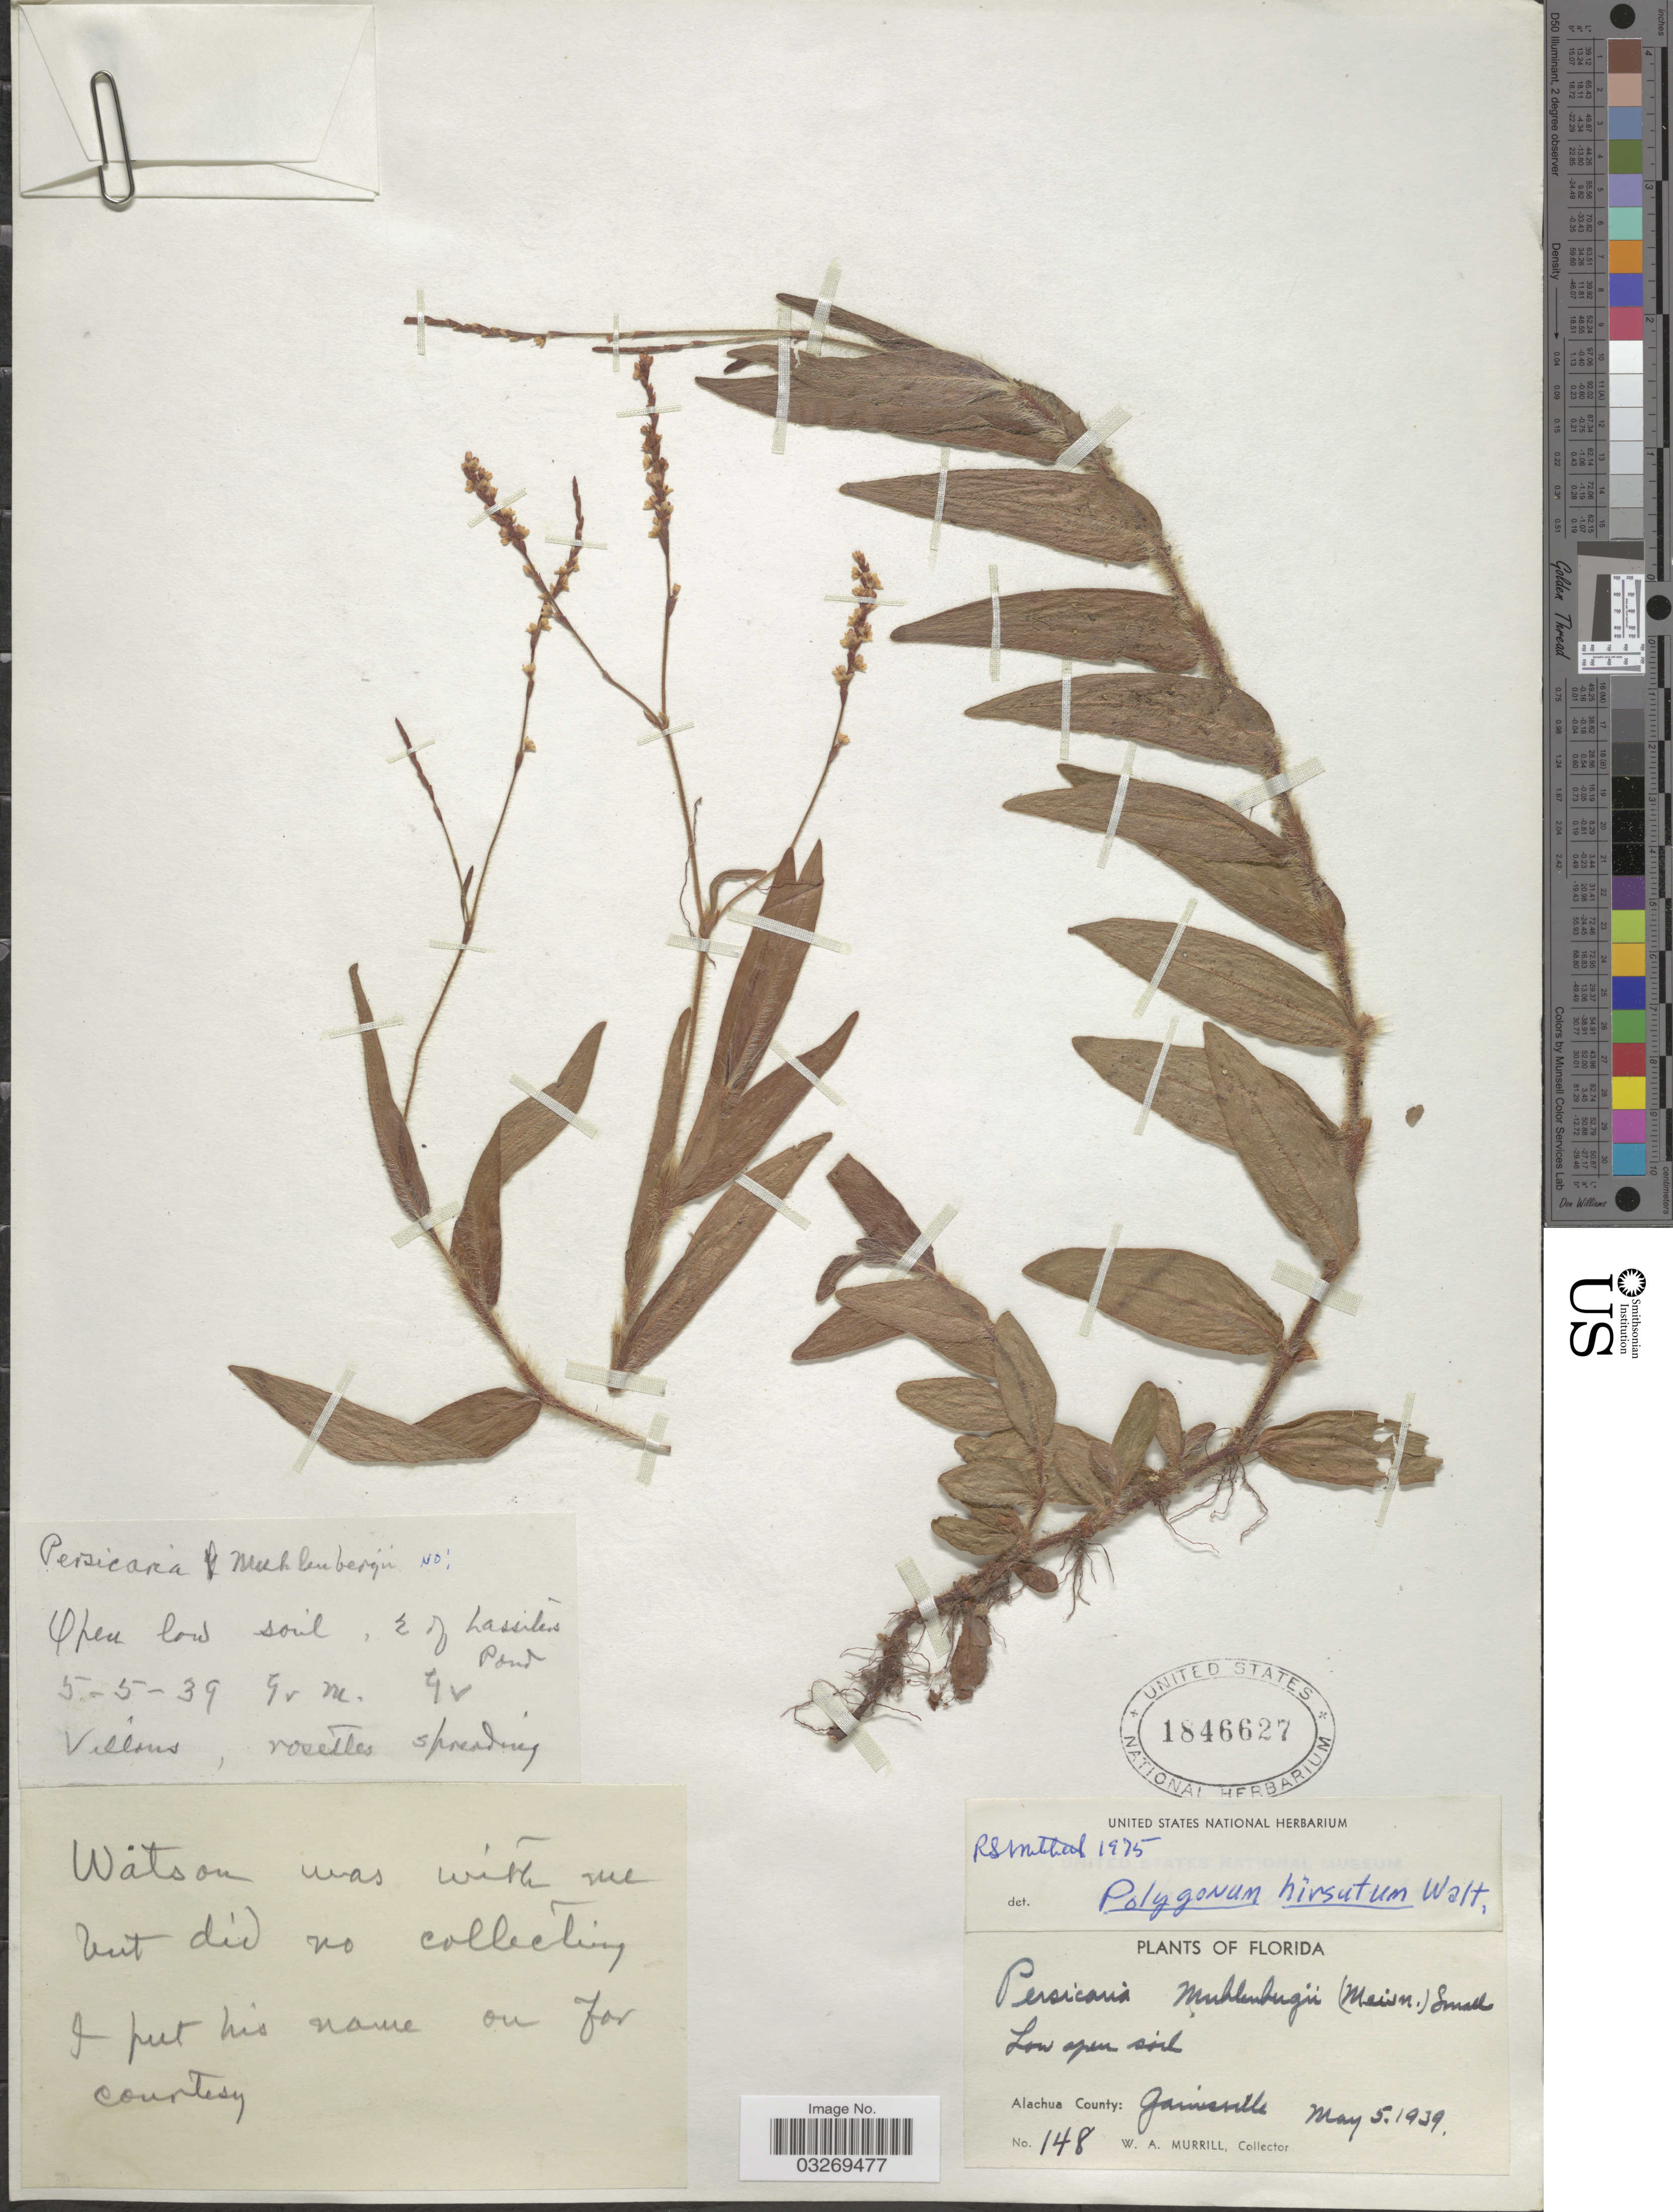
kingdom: Plantae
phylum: Tracheophyta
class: Magnoliopsida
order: Caryophyllales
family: Polygonaceae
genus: Persicaria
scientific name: Persicaria hirsuta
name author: (Walter) Small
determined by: Atha, D. E.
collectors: W. A. Murrill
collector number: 148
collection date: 1939-05-05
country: United States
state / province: Florida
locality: Alachua County: Gainesville.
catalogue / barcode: US 1846627